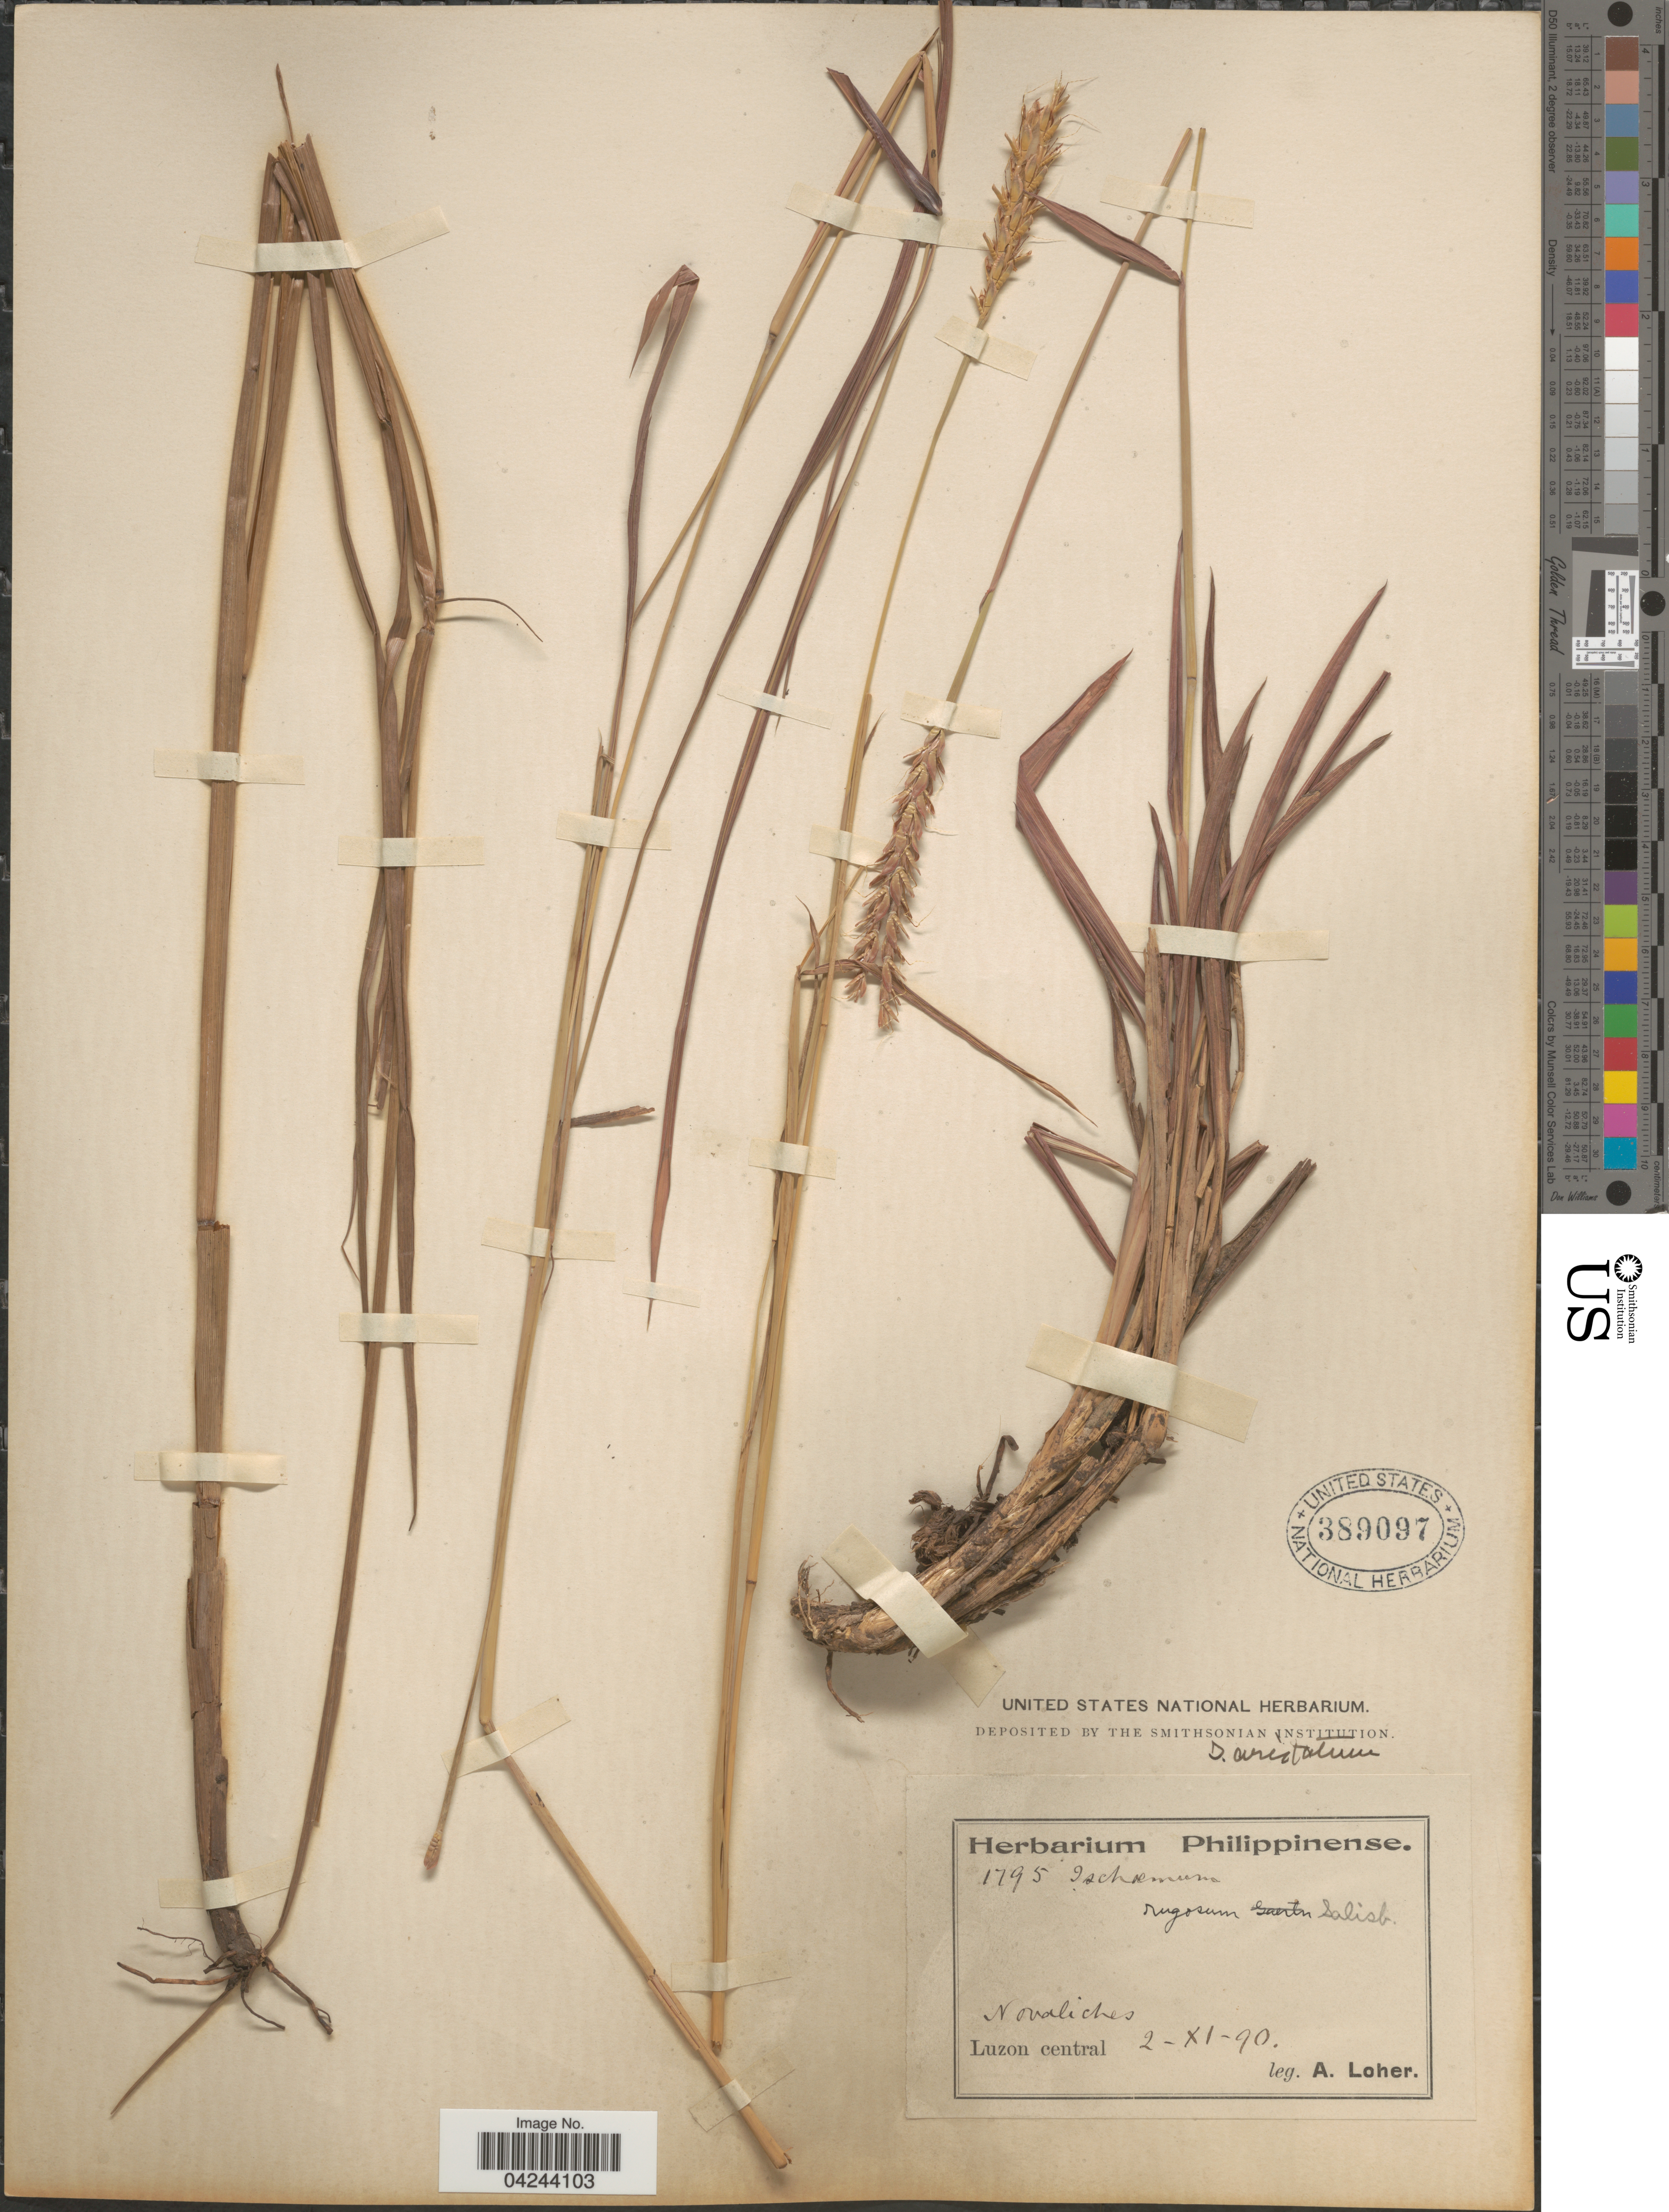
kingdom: Plantae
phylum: Tracheophyta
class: Liliopsida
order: Poales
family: Poaceae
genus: Ischaemum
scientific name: Ischaemum aristatum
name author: L.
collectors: A. Loher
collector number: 1795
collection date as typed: Transcribed d/m/y: 2/11/90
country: Philippines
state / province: Central Luzon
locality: Novaliches. Luzon central.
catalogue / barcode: US 389097